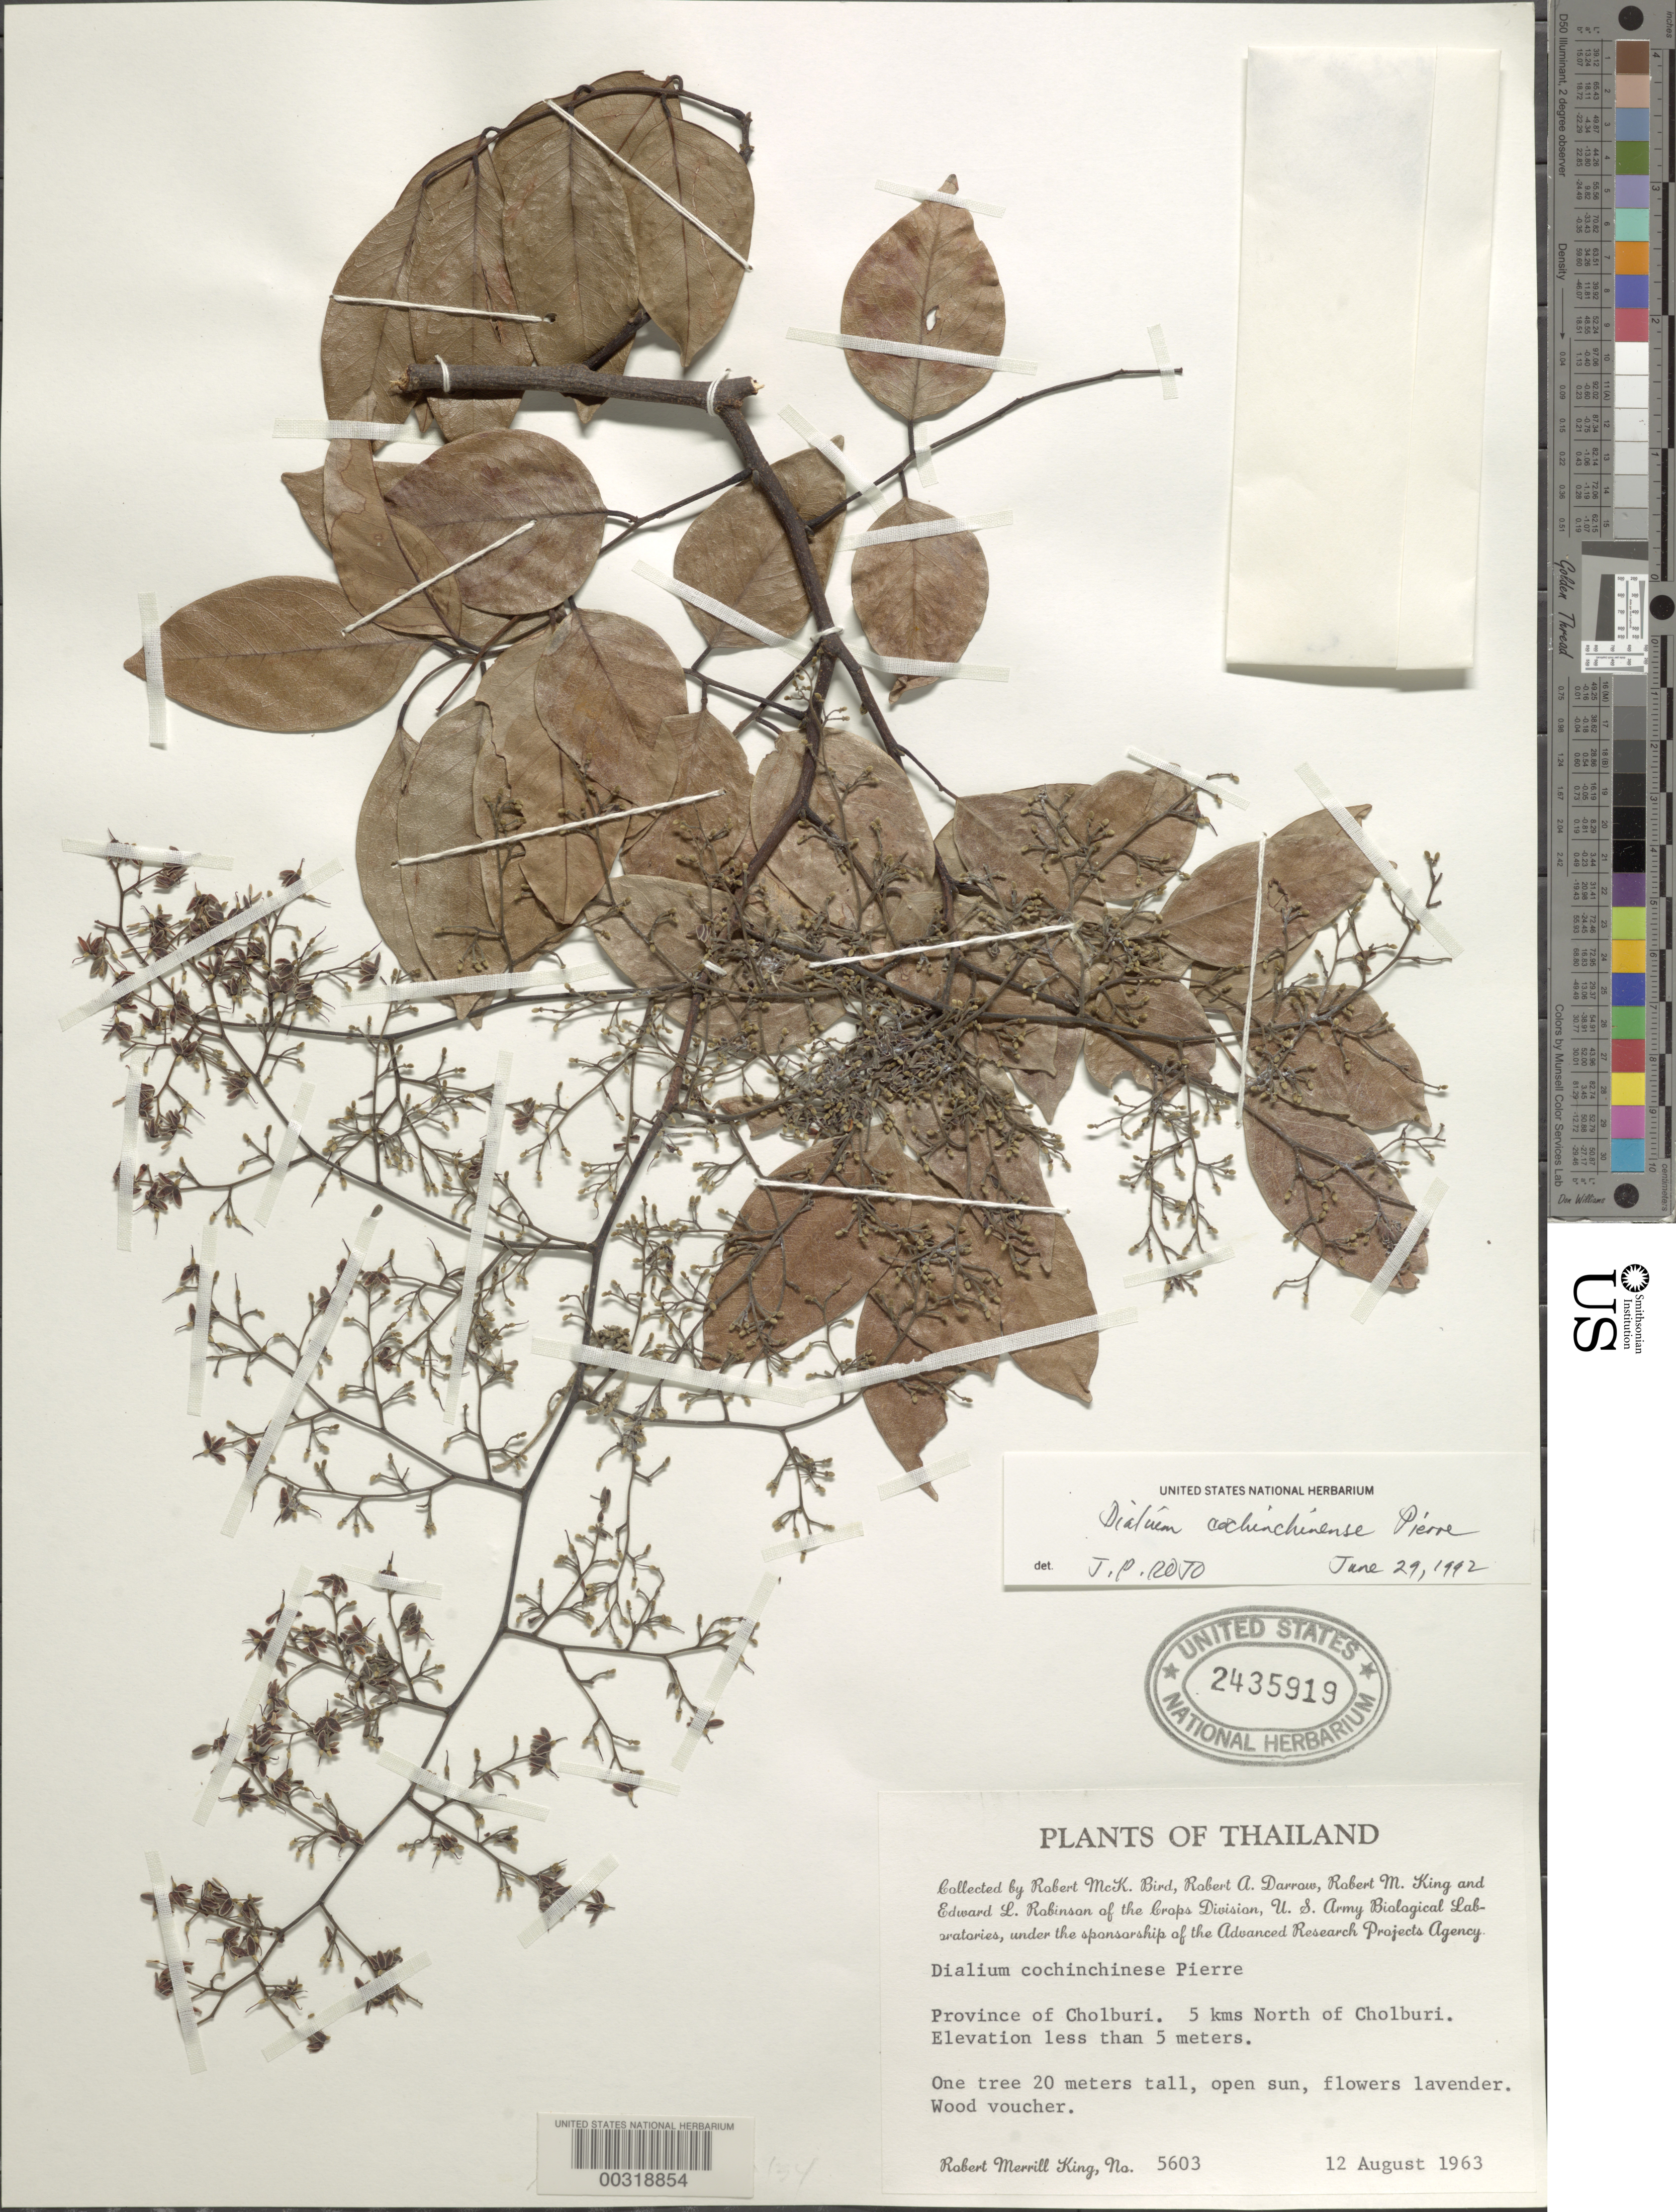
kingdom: Plantae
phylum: Tracheophyta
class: Magnoliopsida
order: Fabales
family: Fabaceae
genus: Dialium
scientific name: Dialium cochinchinense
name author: Pierre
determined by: Rojo, Justo P., (L), Nationaal Herbarium Nederland, Leiden University branch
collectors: R. M. King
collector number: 5603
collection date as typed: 12 Aug 1963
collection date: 1963-08-12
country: Thailand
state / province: Chon Buri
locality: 5 km N of Cholburi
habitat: Open sun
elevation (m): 5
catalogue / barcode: US 2435919